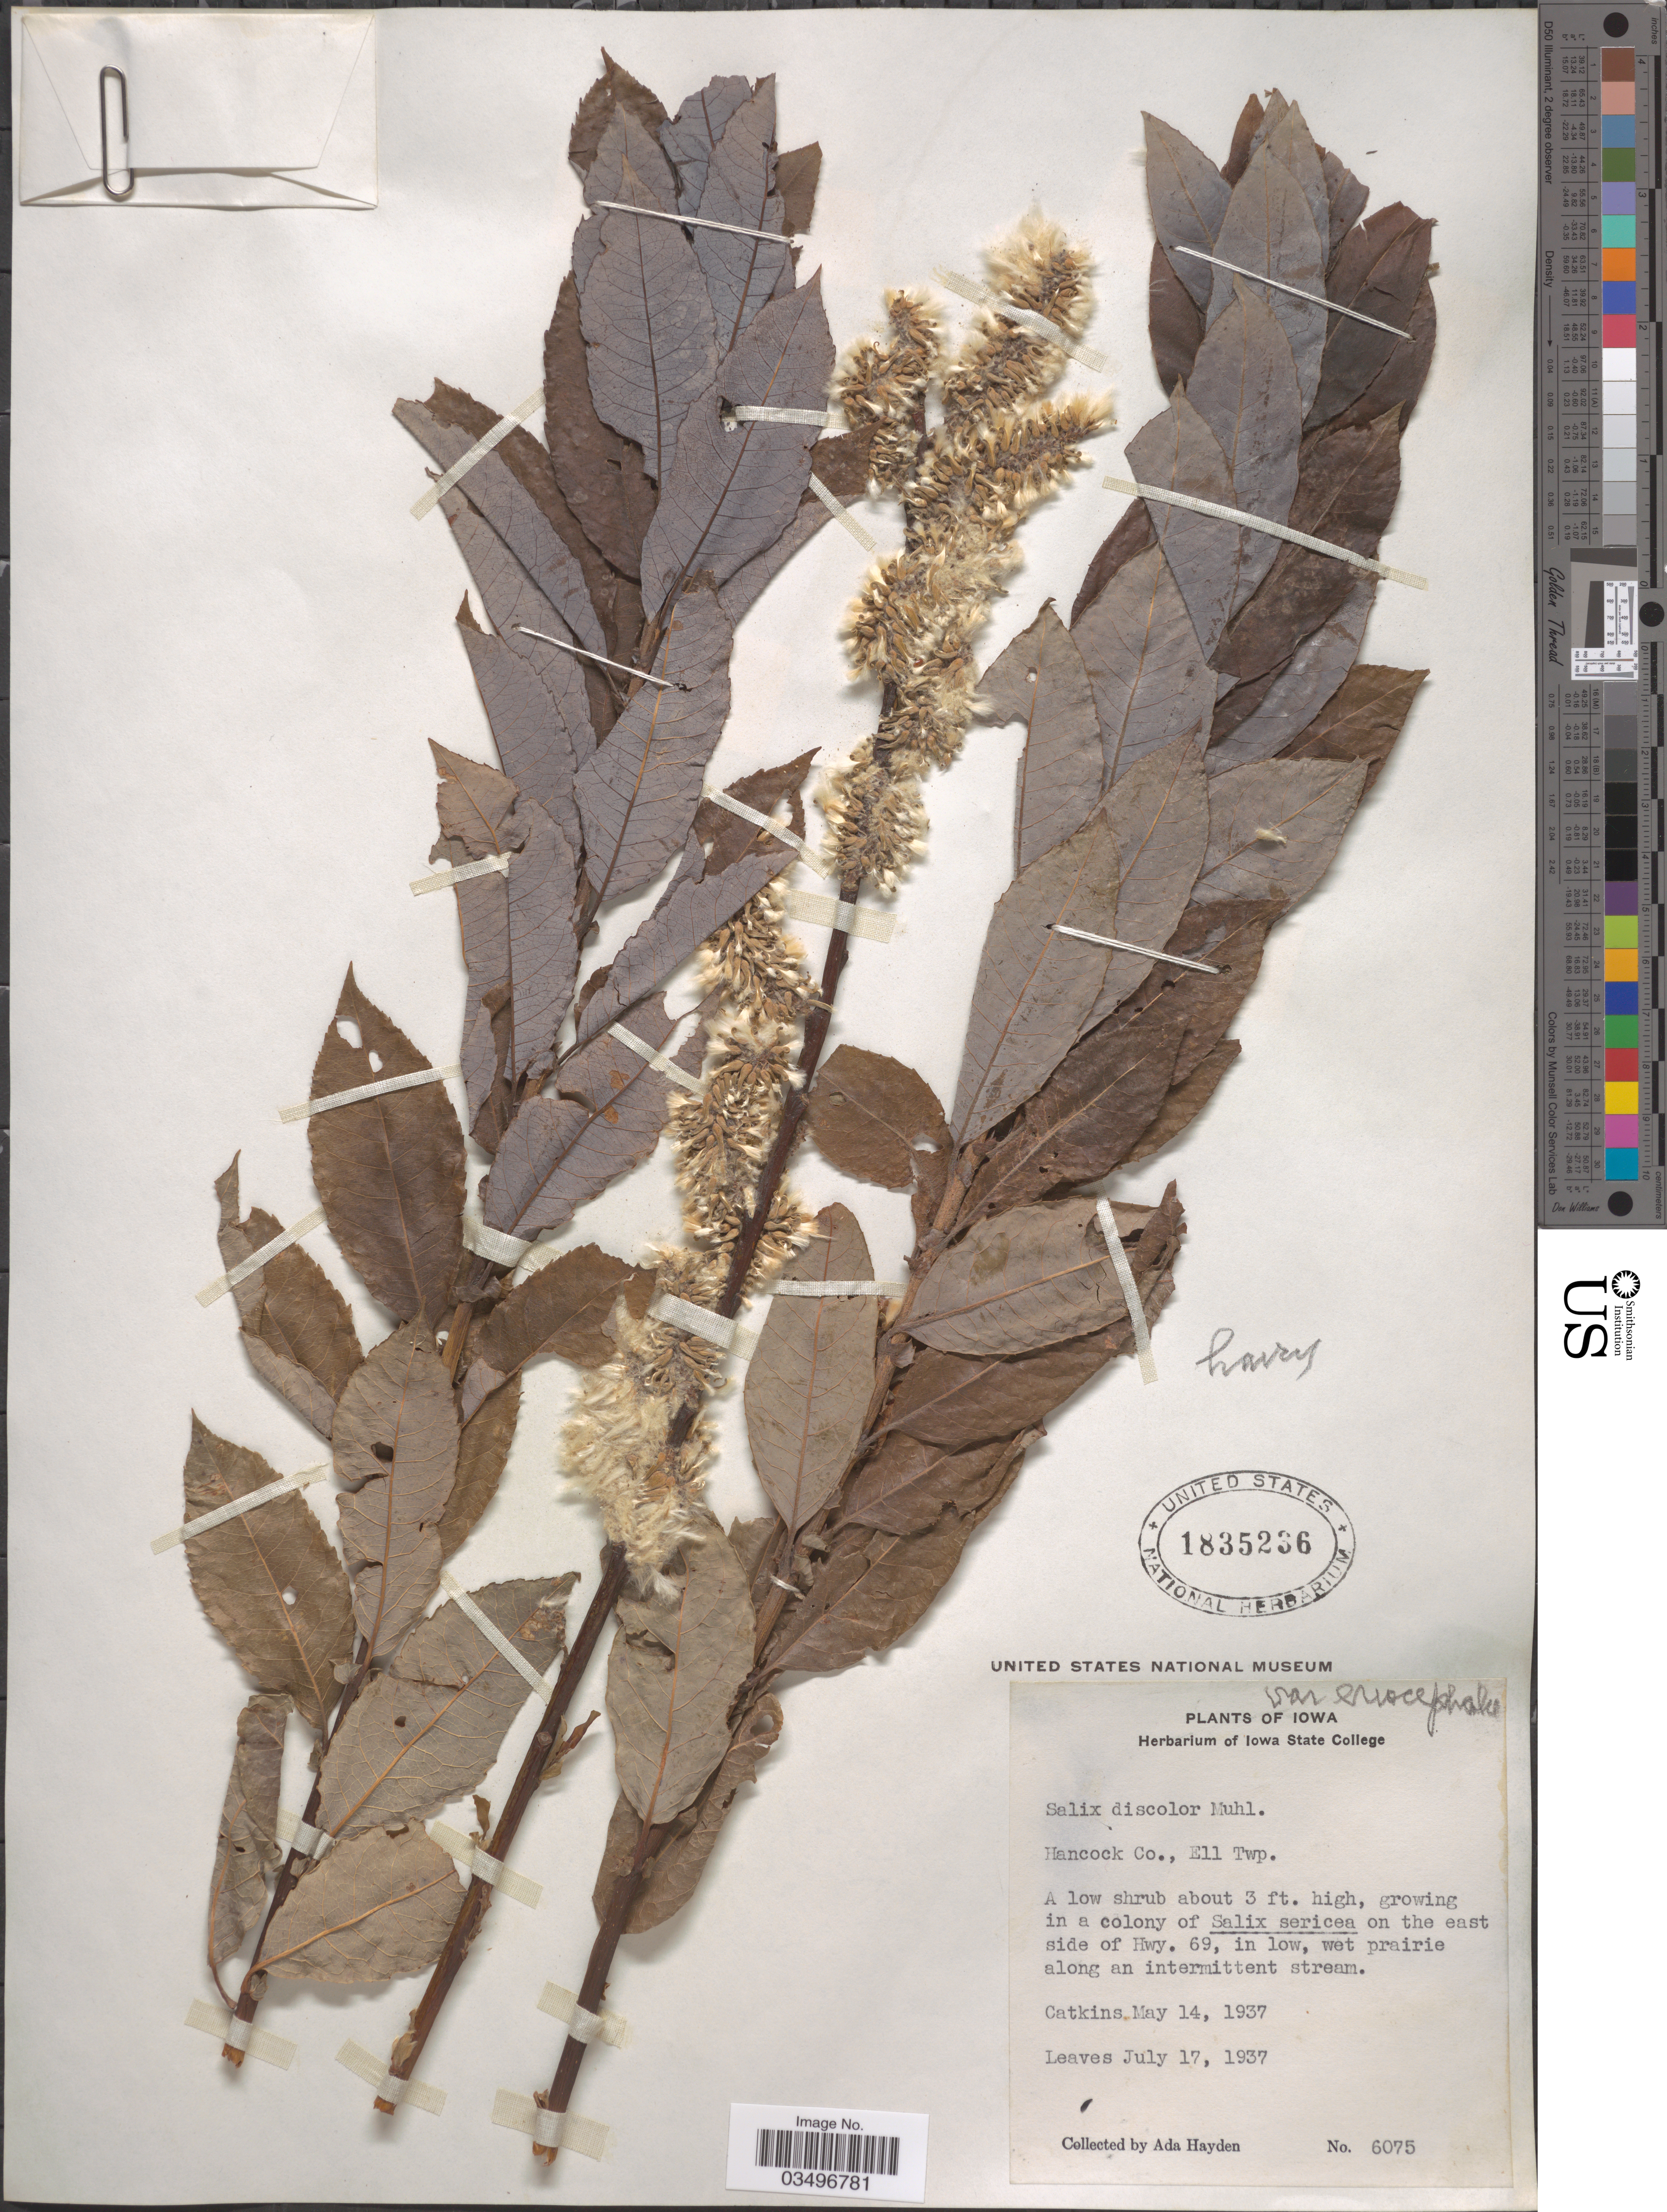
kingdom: Plantae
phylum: Tracheophyta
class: Magnoliopsida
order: Malpighiales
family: Salicaceae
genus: Salix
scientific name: Salix discolor var. eriocephala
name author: (Michx.) Andersson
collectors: Ada Hayden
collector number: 6075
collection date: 1937-05-14/1937-07-17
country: United States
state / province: Iowa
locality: Hancock Co., Ell Twp. On the east side of Hwy. 69, along an intermittent stream.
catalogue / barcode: US 1835236